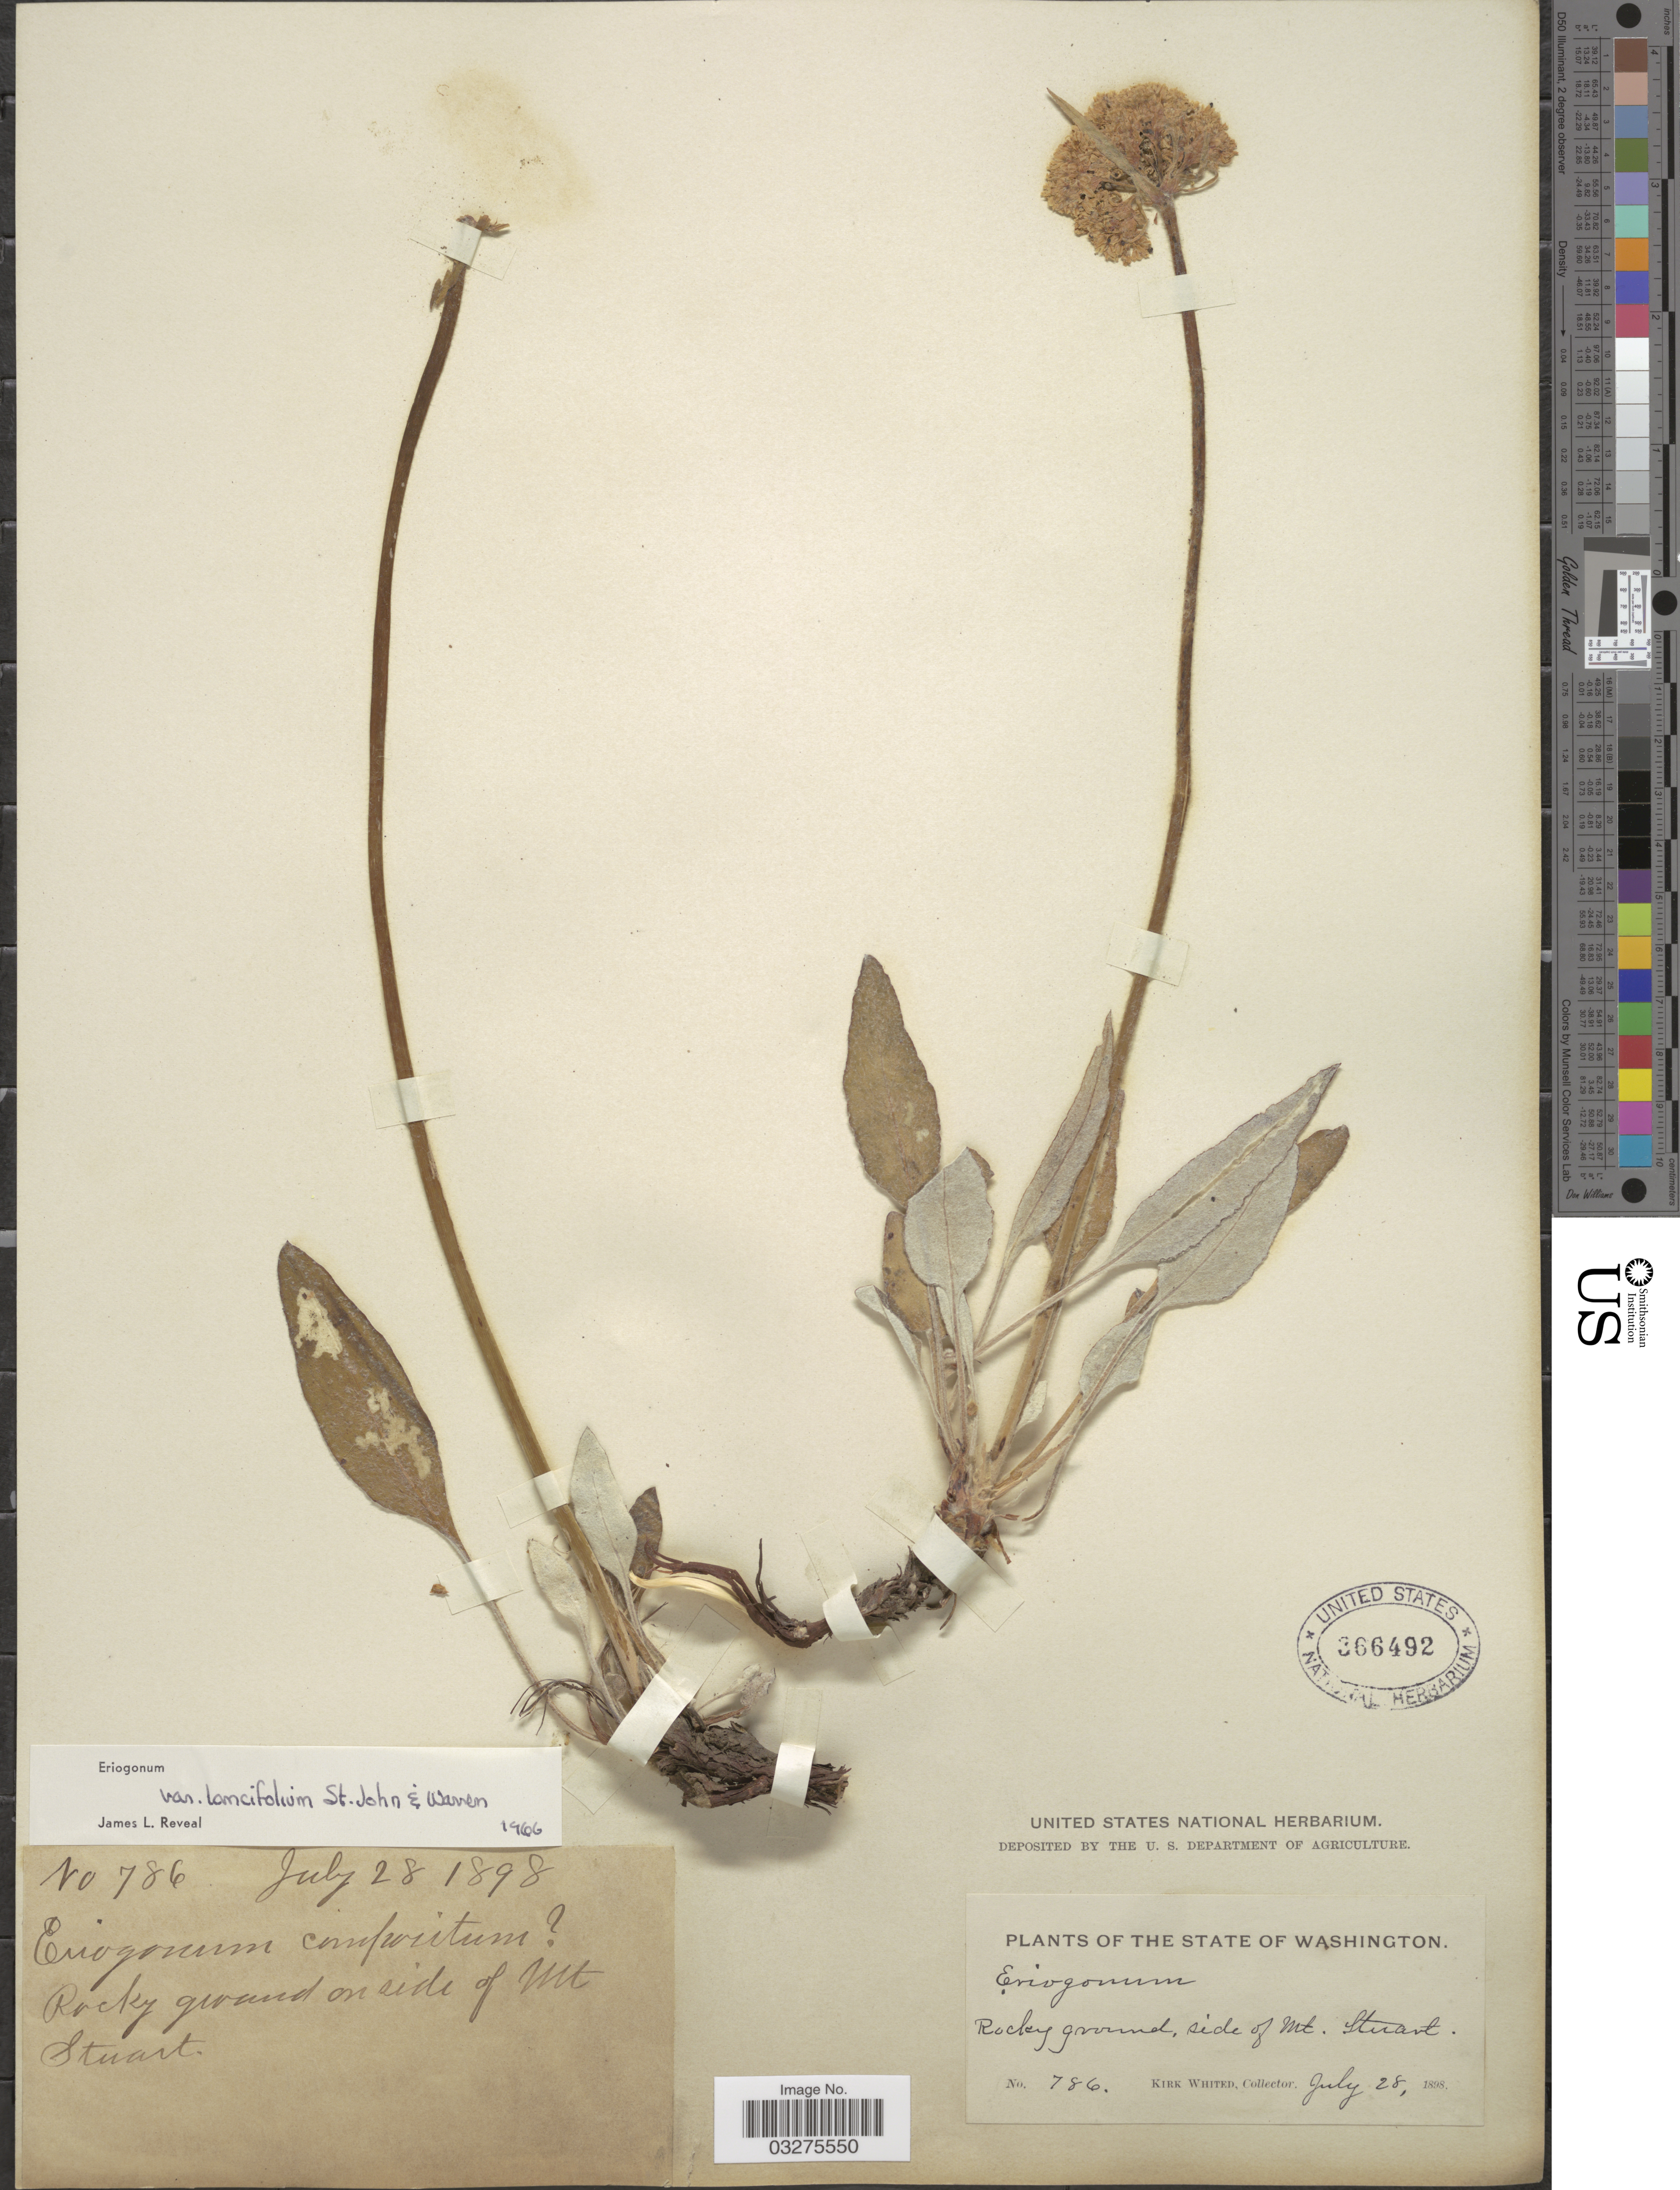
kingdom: Plantae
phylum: Tracheophyta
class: Magnoliopsida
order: Caryophyllales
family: Polygonaceae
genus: Eriogonum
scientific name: Eriogonum compositum var. lancifolium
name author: H. St. John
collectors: K. Whited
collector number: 786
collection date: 1898-07-28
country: United States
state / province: Washington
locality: Rocky ground on side of Mt. Stuart.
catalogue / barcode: US 366492